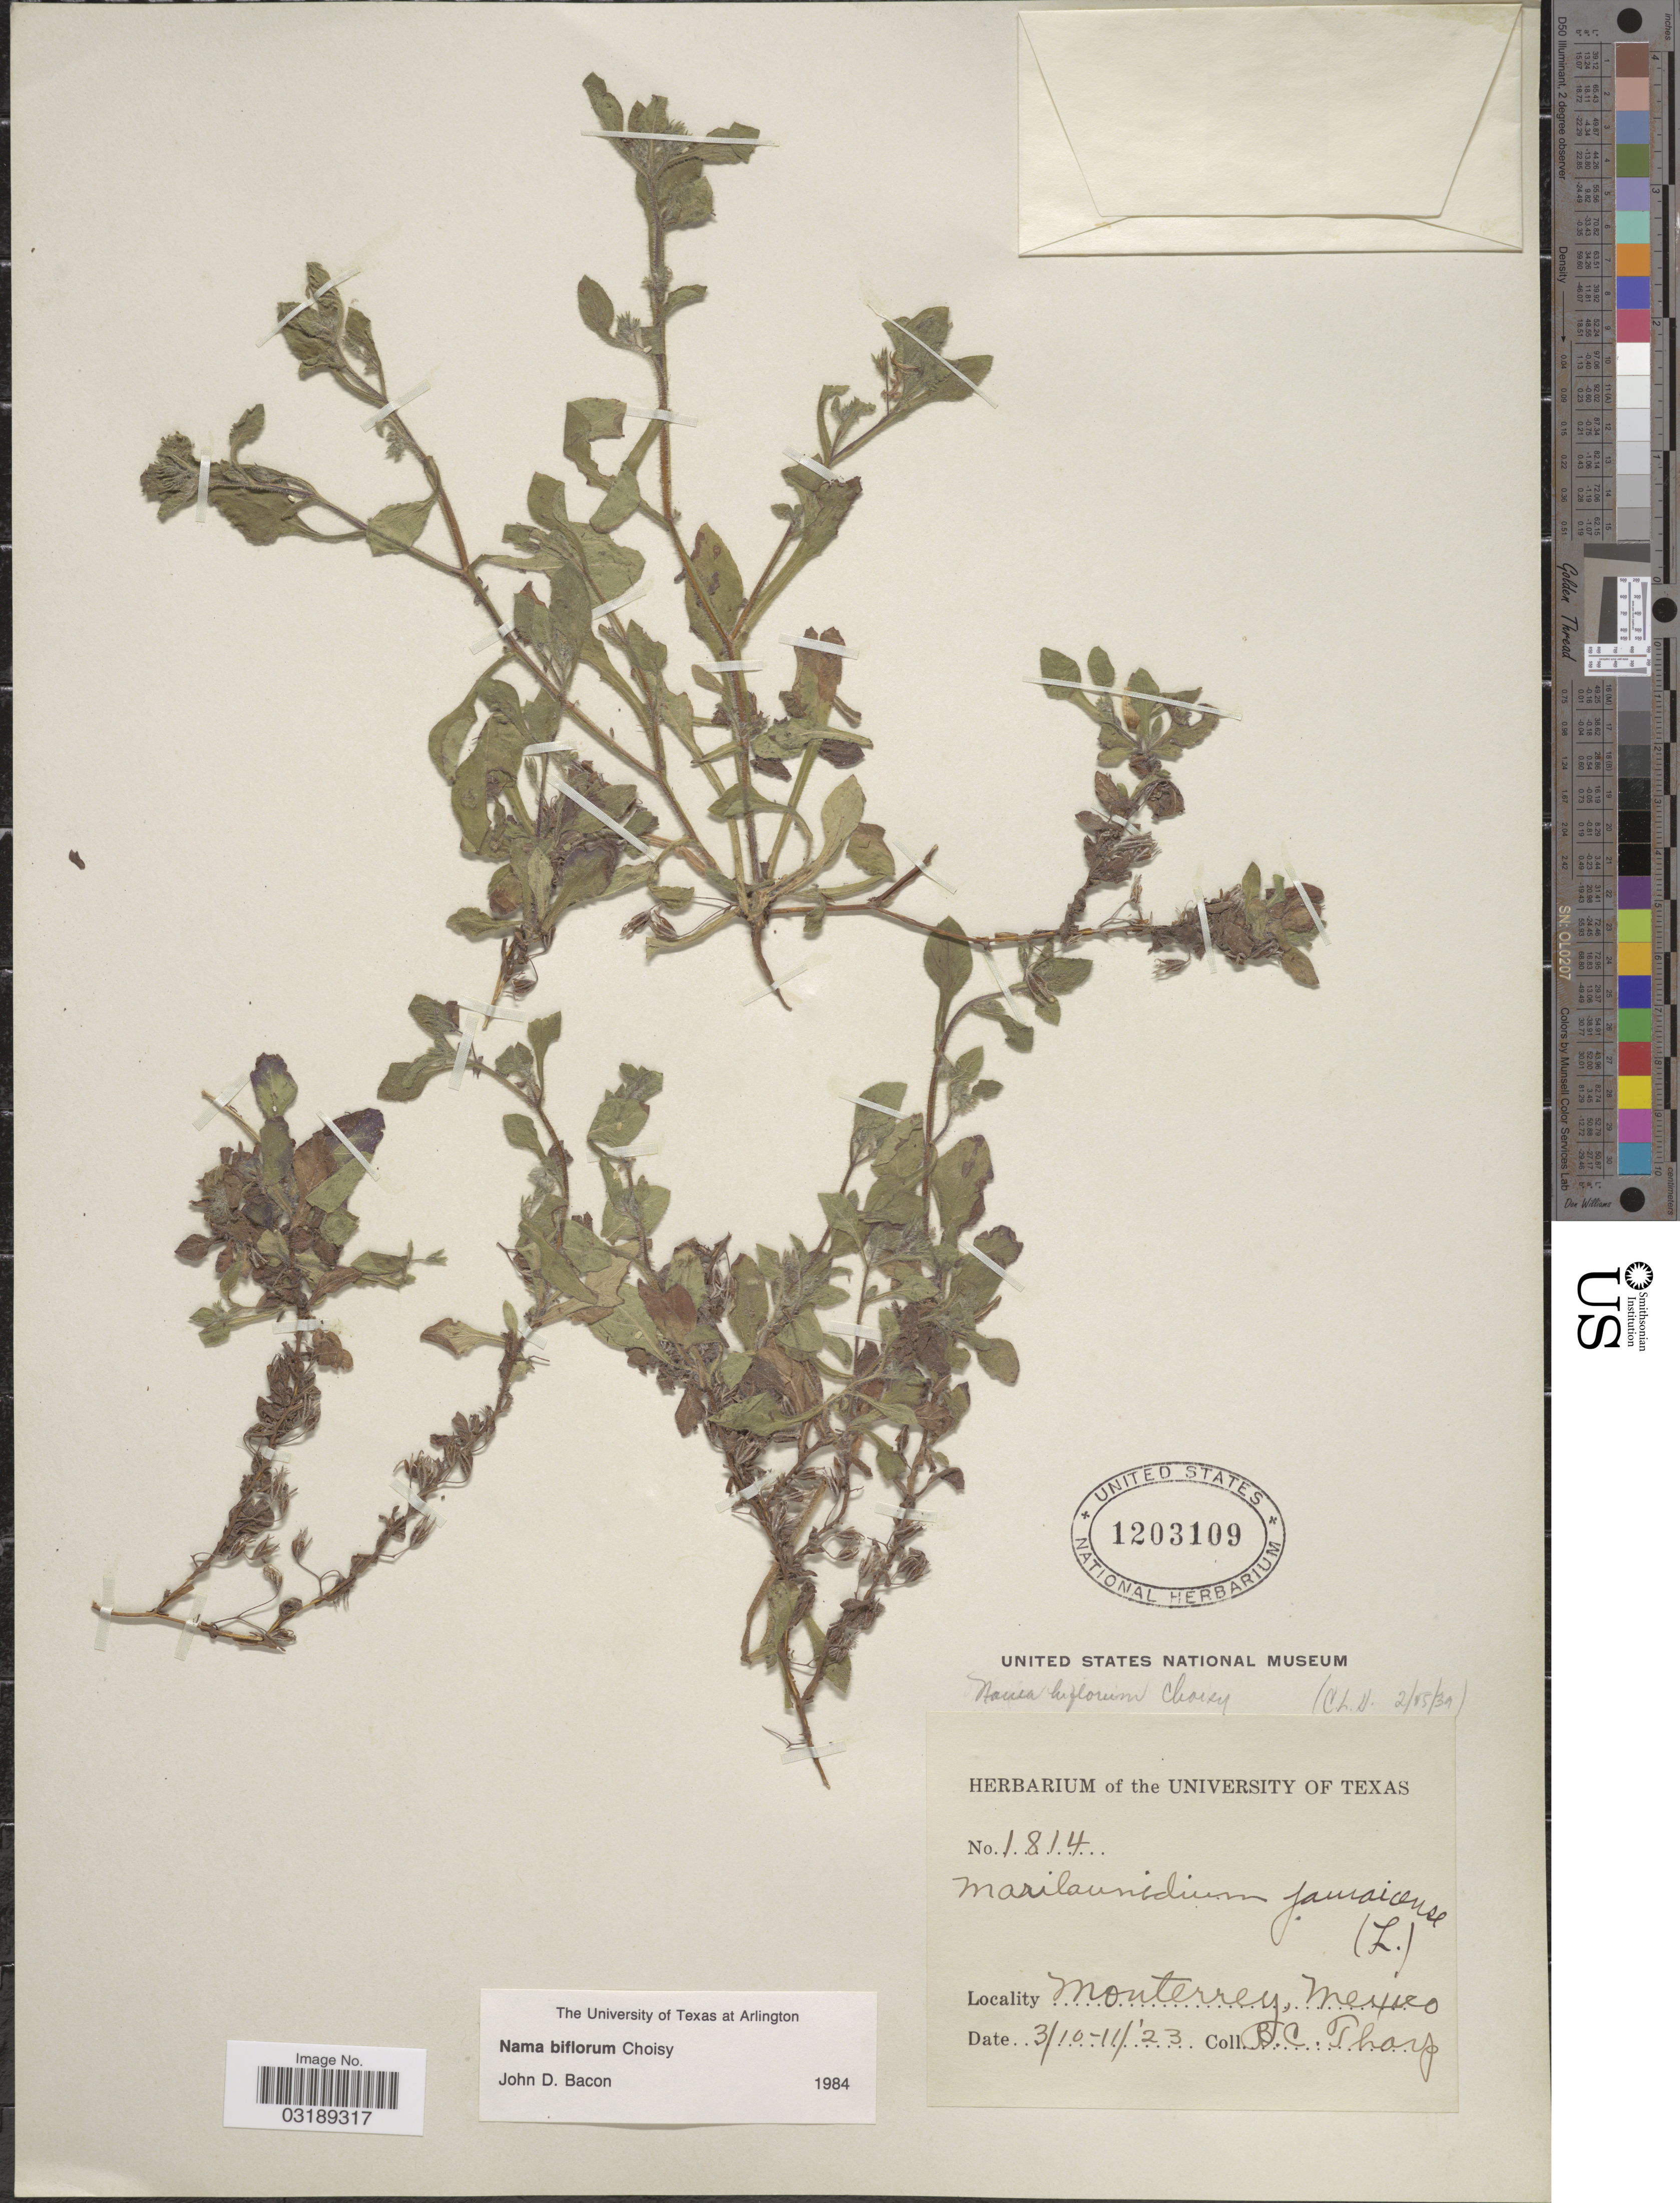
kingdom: Plantae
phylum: Tracheophyta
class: Magnoliopsida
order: Boraginales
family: Namaceae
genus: Nama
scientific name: Nama biflora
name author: Choisy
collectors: B. C. Tharp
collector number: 1814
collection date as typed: Transcribed d/m/y: 10/3/23 to 11/3/23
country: Mexico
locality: Monterrey.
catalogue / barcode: US 1203109